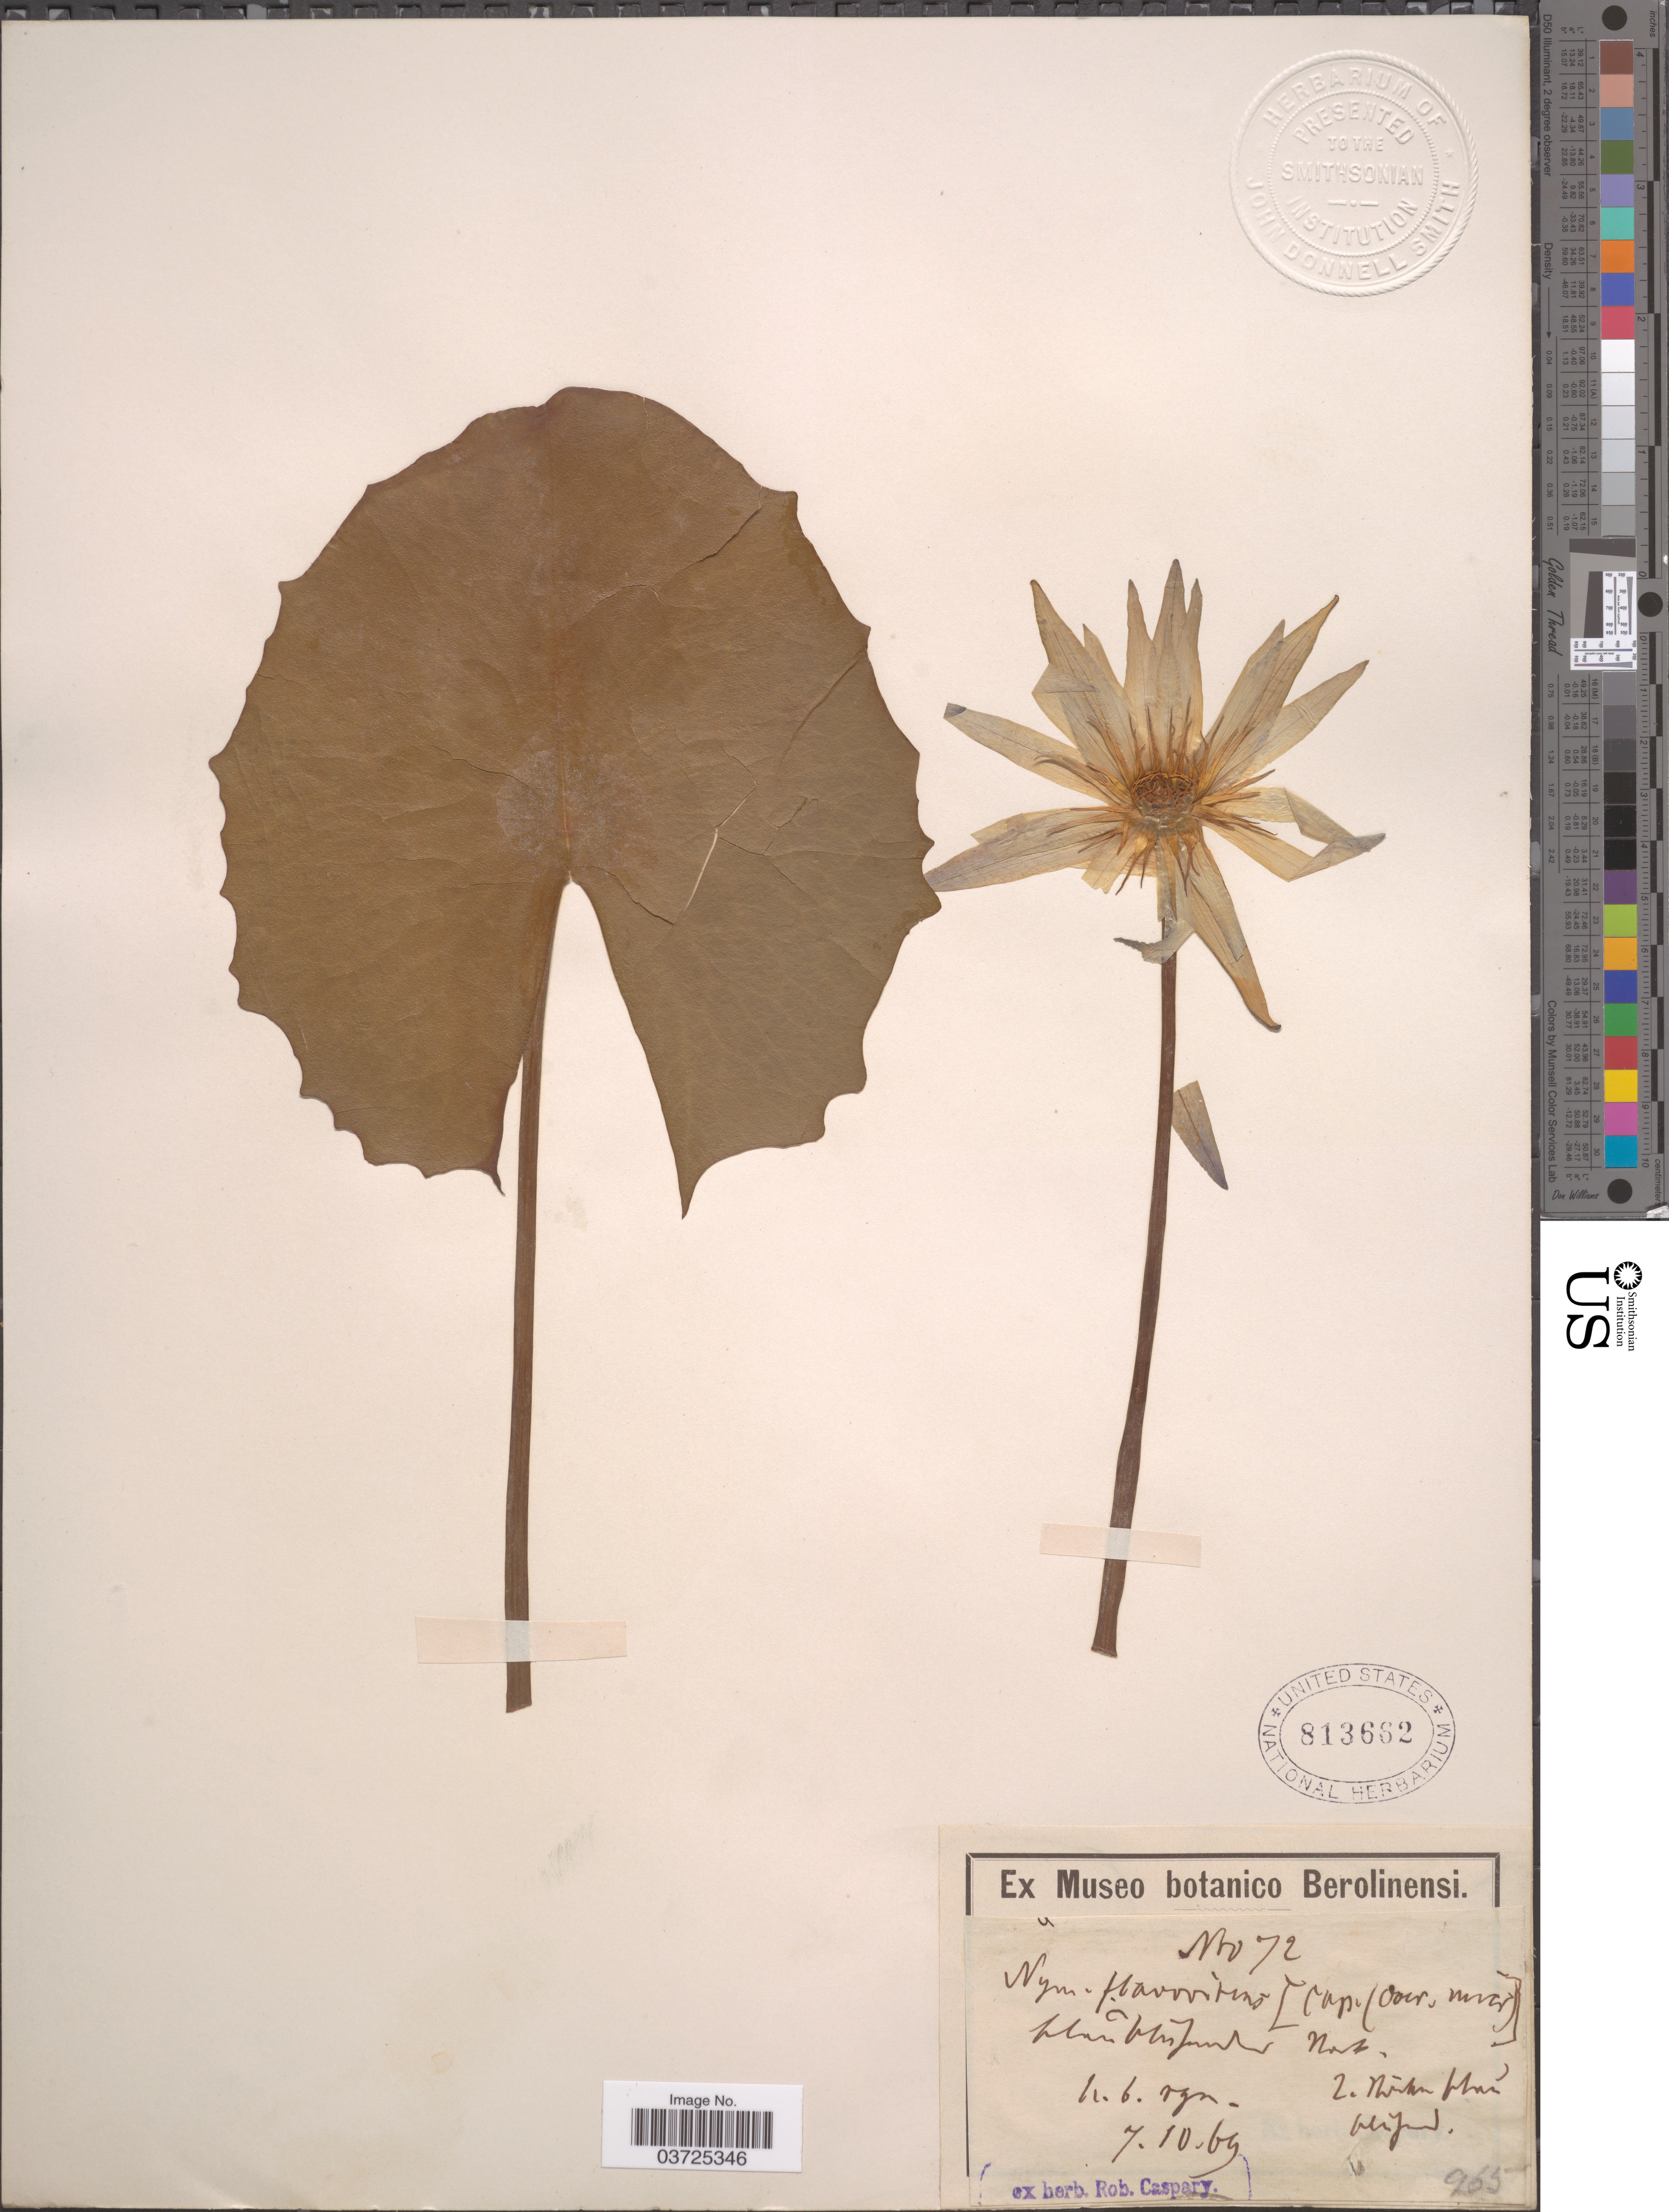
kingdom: Plantae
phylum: Tracheophyta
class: Magnoliopsida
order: Nymphaeales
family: Nymphaeaceae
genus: Nymphaea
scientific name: Nymphaea flavovirens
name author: Lehm.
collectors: ex herb. Rob. Caspary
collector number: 72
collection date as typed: Transcribed d/m/y: 7/10/69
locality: H. b. region. [interpreted]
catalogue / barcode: US 813662